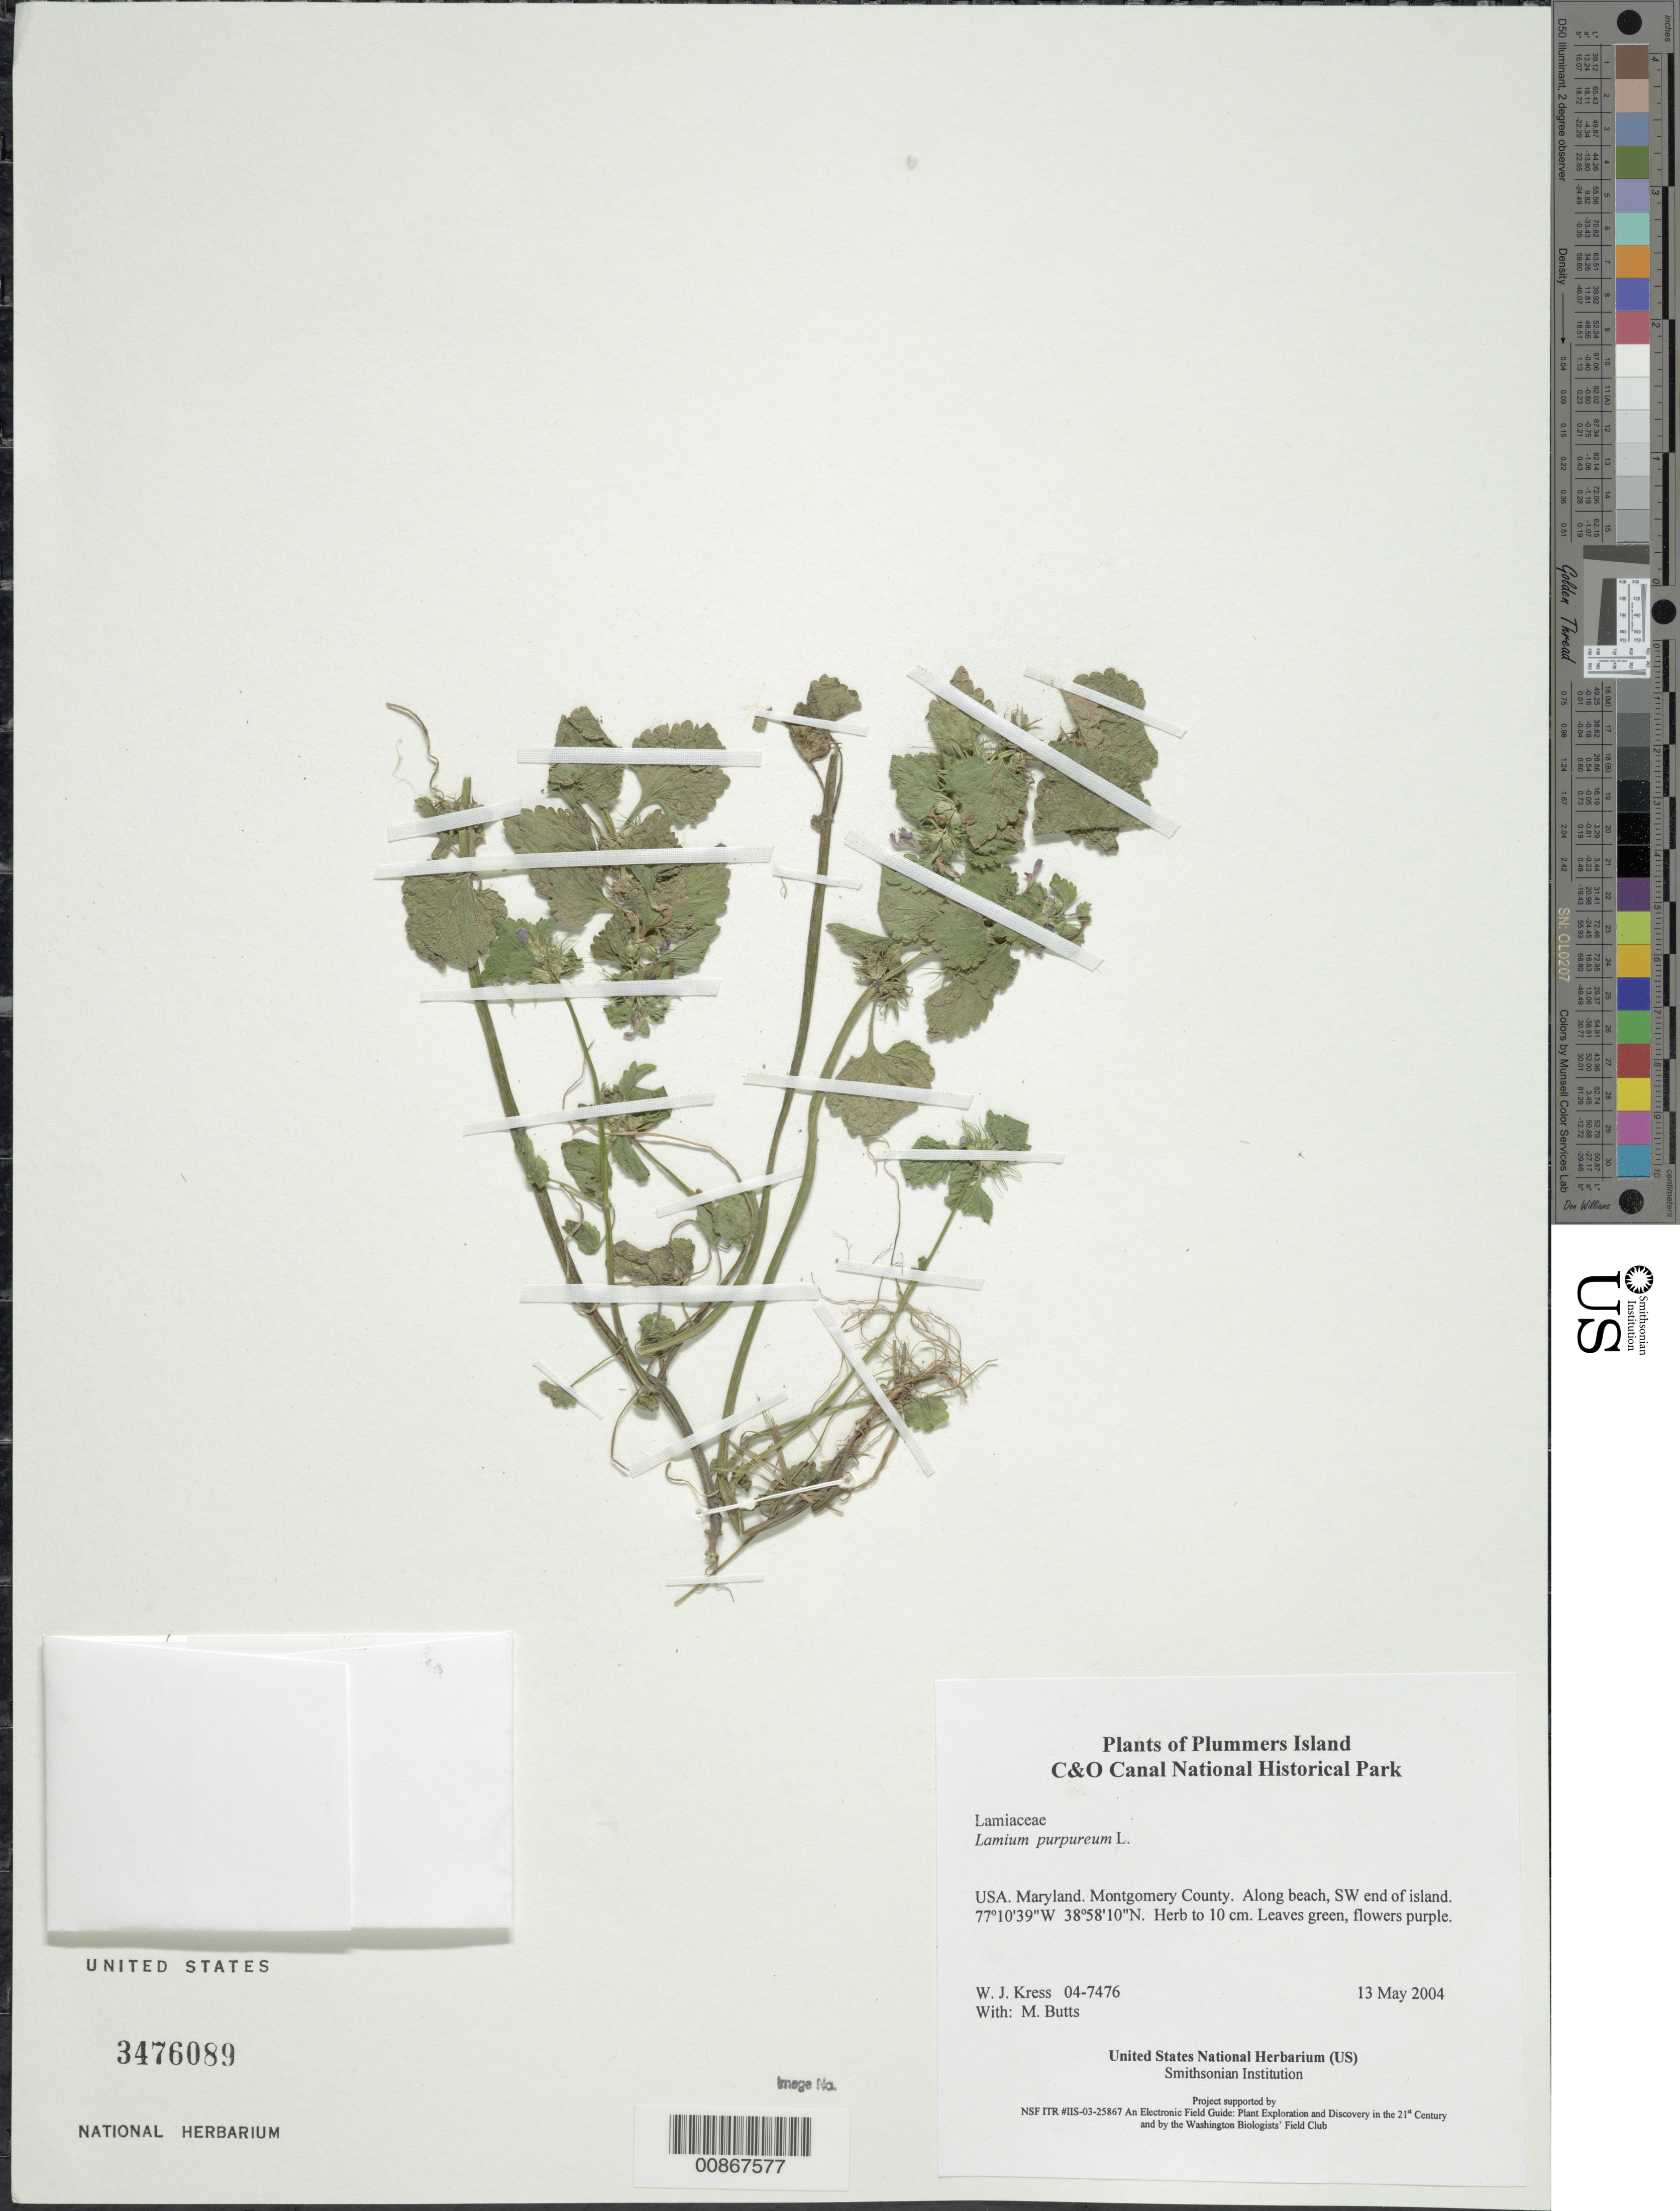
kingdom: Plantae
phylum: Tracheophyta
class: Magnoliopsida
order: Lamiales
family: Lamiaceae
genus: Lamium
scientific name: Lamium purpureum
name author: L.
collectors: W. J. Kress & M. B. Butts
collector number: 04-7476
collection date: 2004-05-13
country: United States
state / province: Maryland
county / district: Montgomery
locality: Chesapeake and Ohio Canal National Historical Park, Plummers Island, along beach, SW end of island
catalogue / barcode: US 3476089